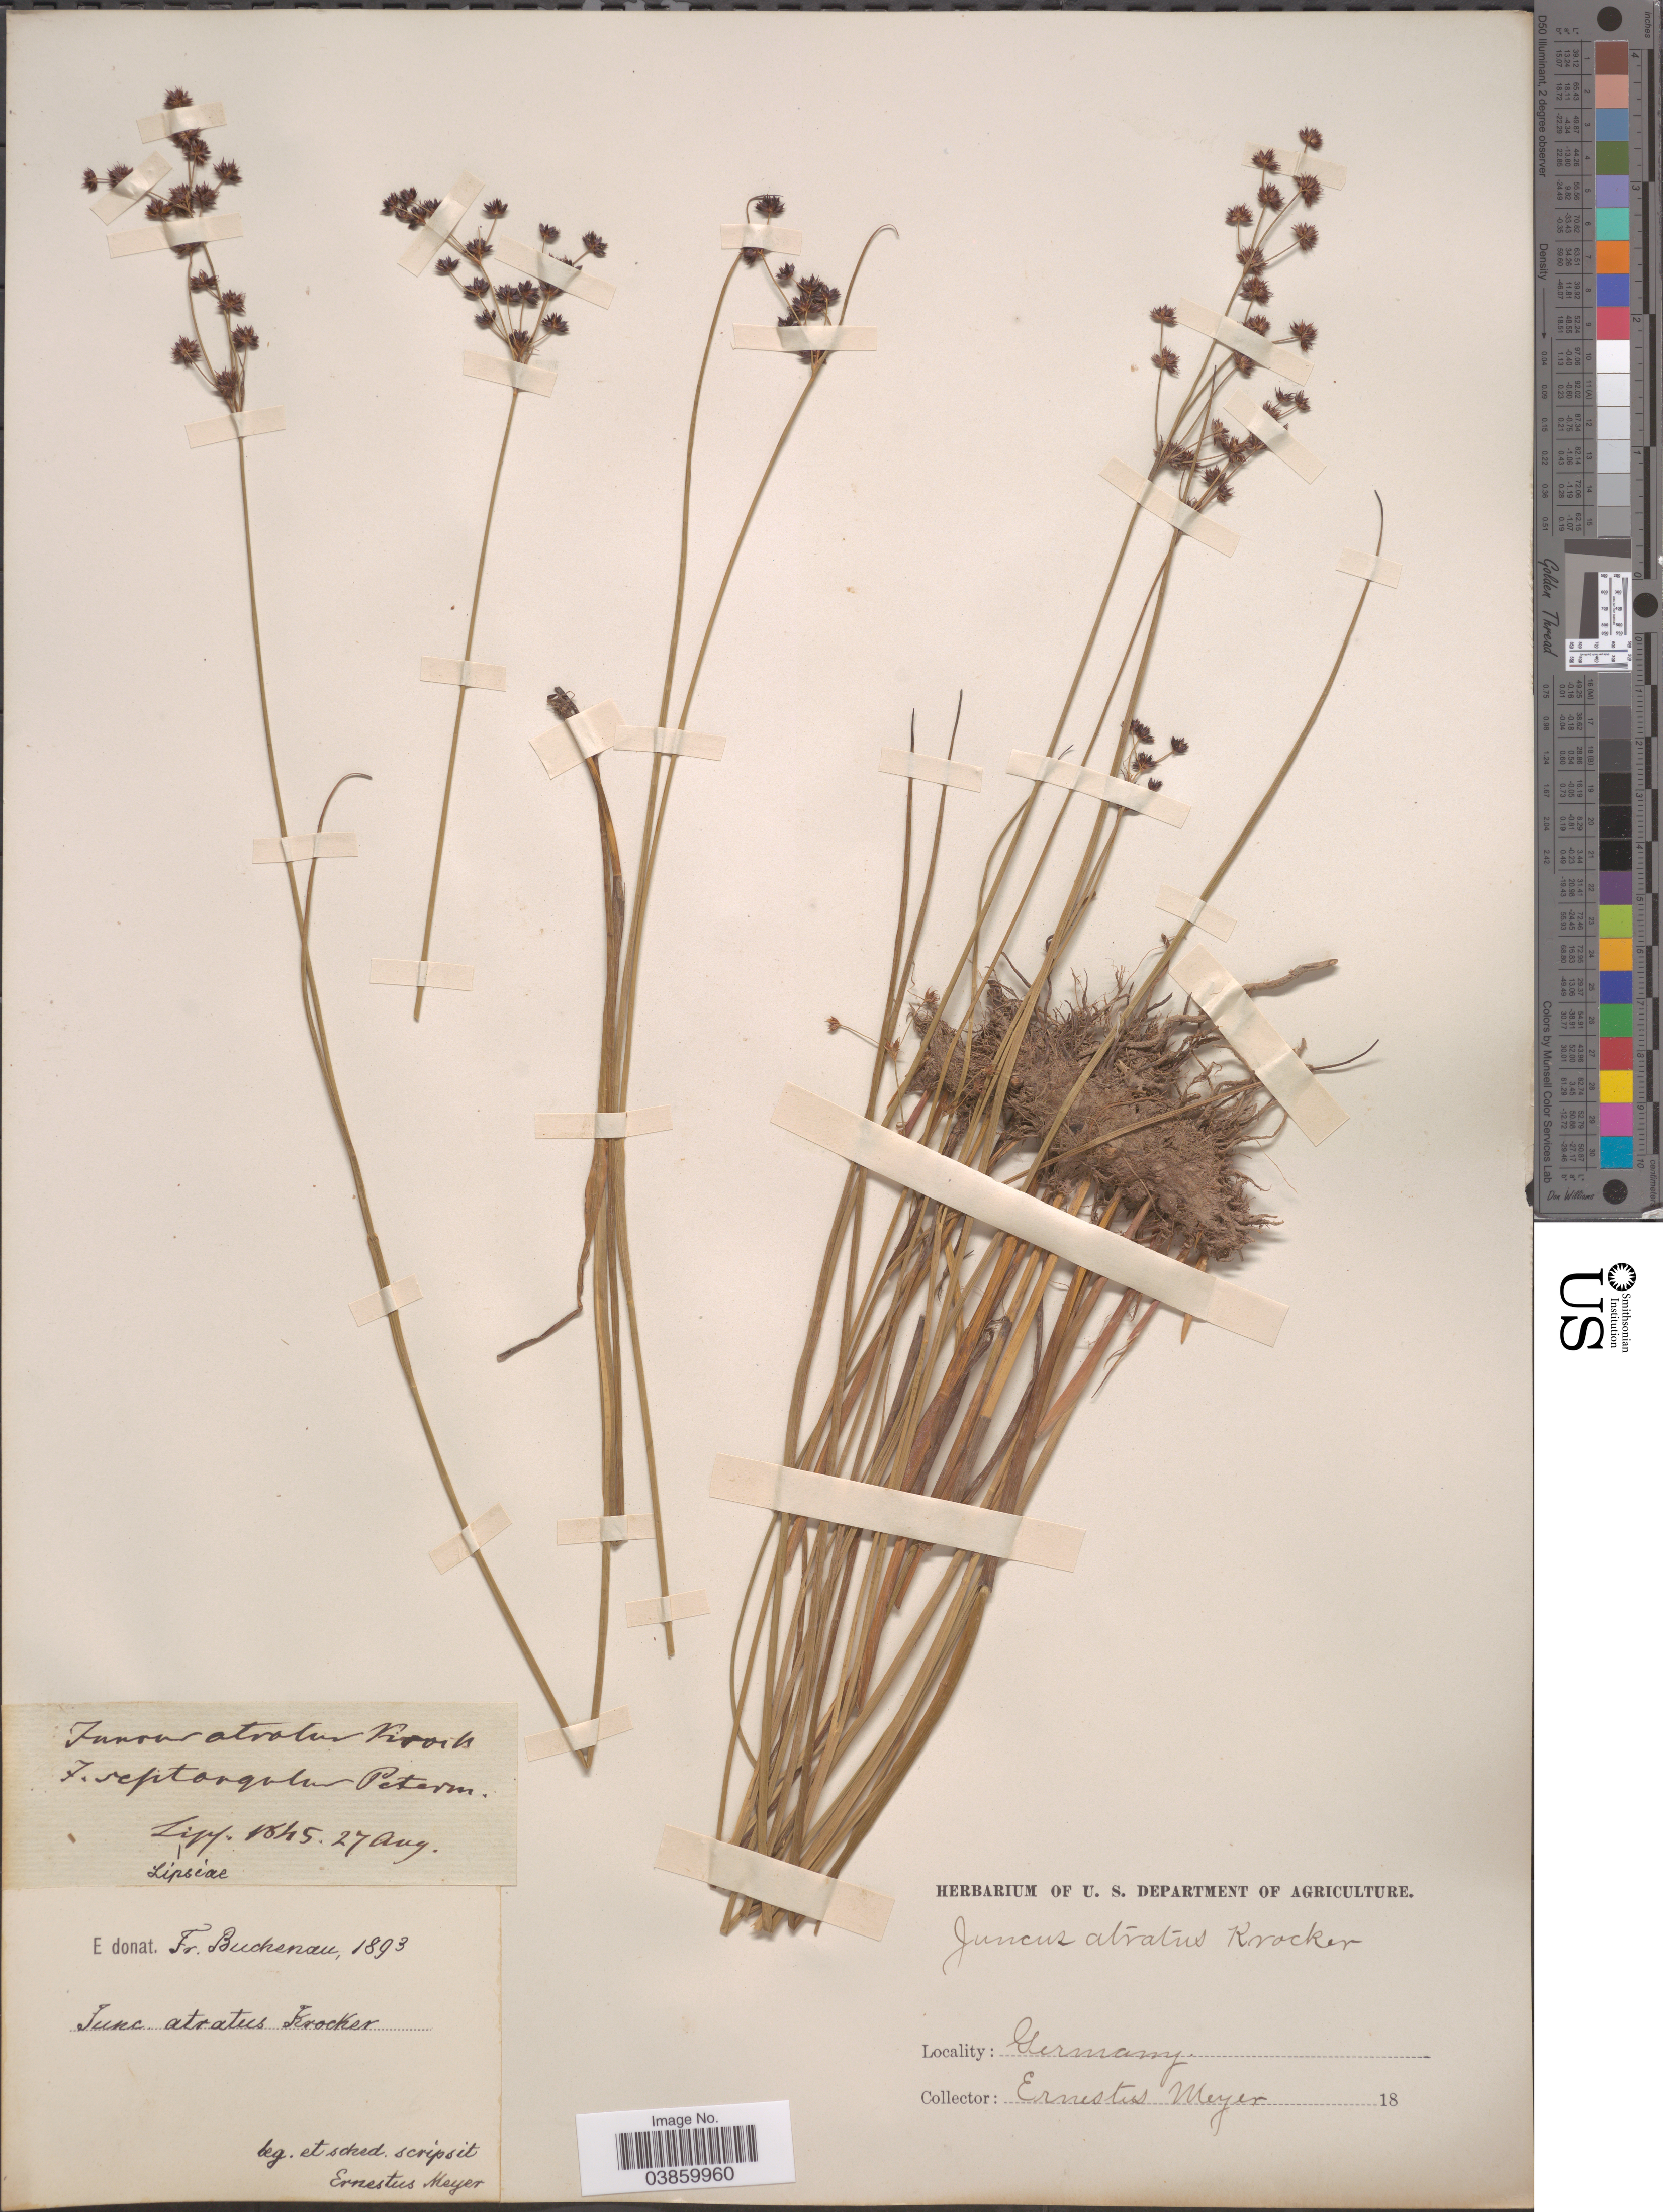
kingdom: Plantae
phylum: Tracheophyta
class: Liliopsida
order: Poales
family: Juncaceae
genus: Juncus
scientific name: Juncus atratus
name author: Krock.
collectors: E. Meyer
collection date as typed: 18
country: Germany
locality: Et sched. scripsit.